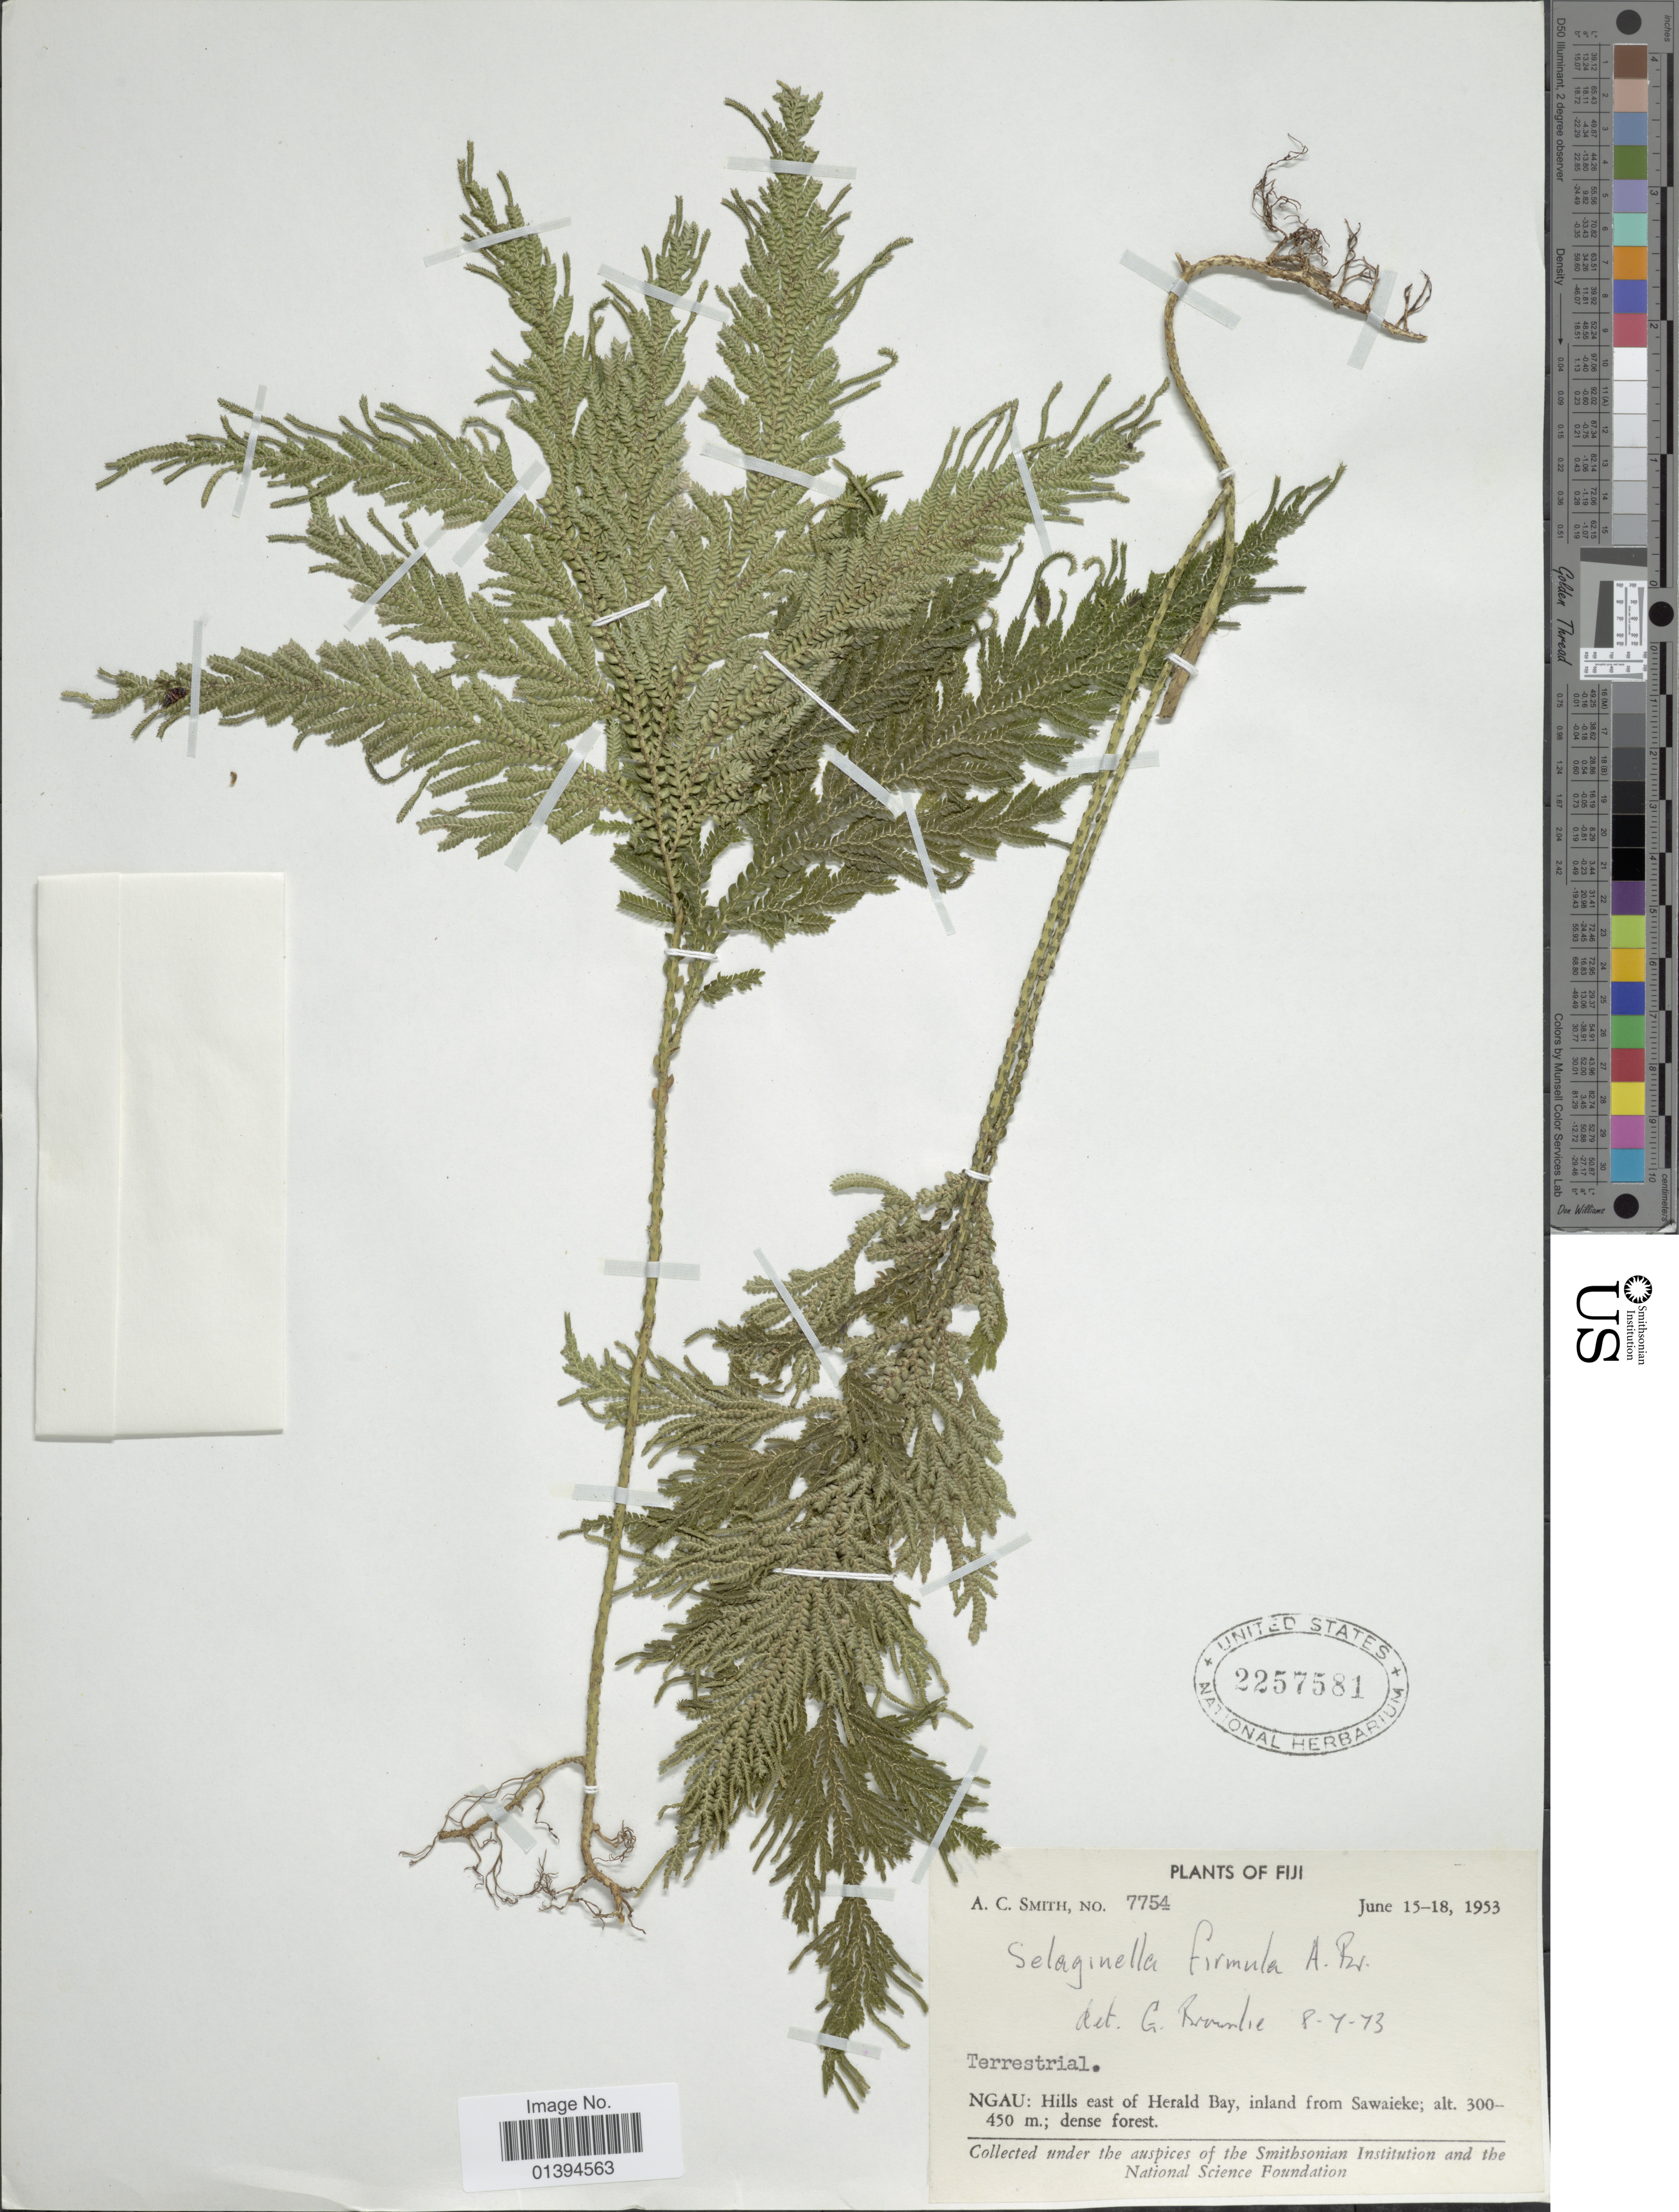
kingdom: Plantae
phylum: Tracheophyta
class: Lycopodiopsida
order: Selaginellales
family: Selaginellaceae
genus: Selaginella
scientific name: Selaginella firmula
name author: A. Br.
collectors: A. C. Smith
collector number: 7754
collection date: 1953-06-15/1953-06-18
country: Fiji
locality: Ngau: hills east of Herald Bay, inland from Sawaieke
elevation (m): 300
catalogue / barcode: US 2257581